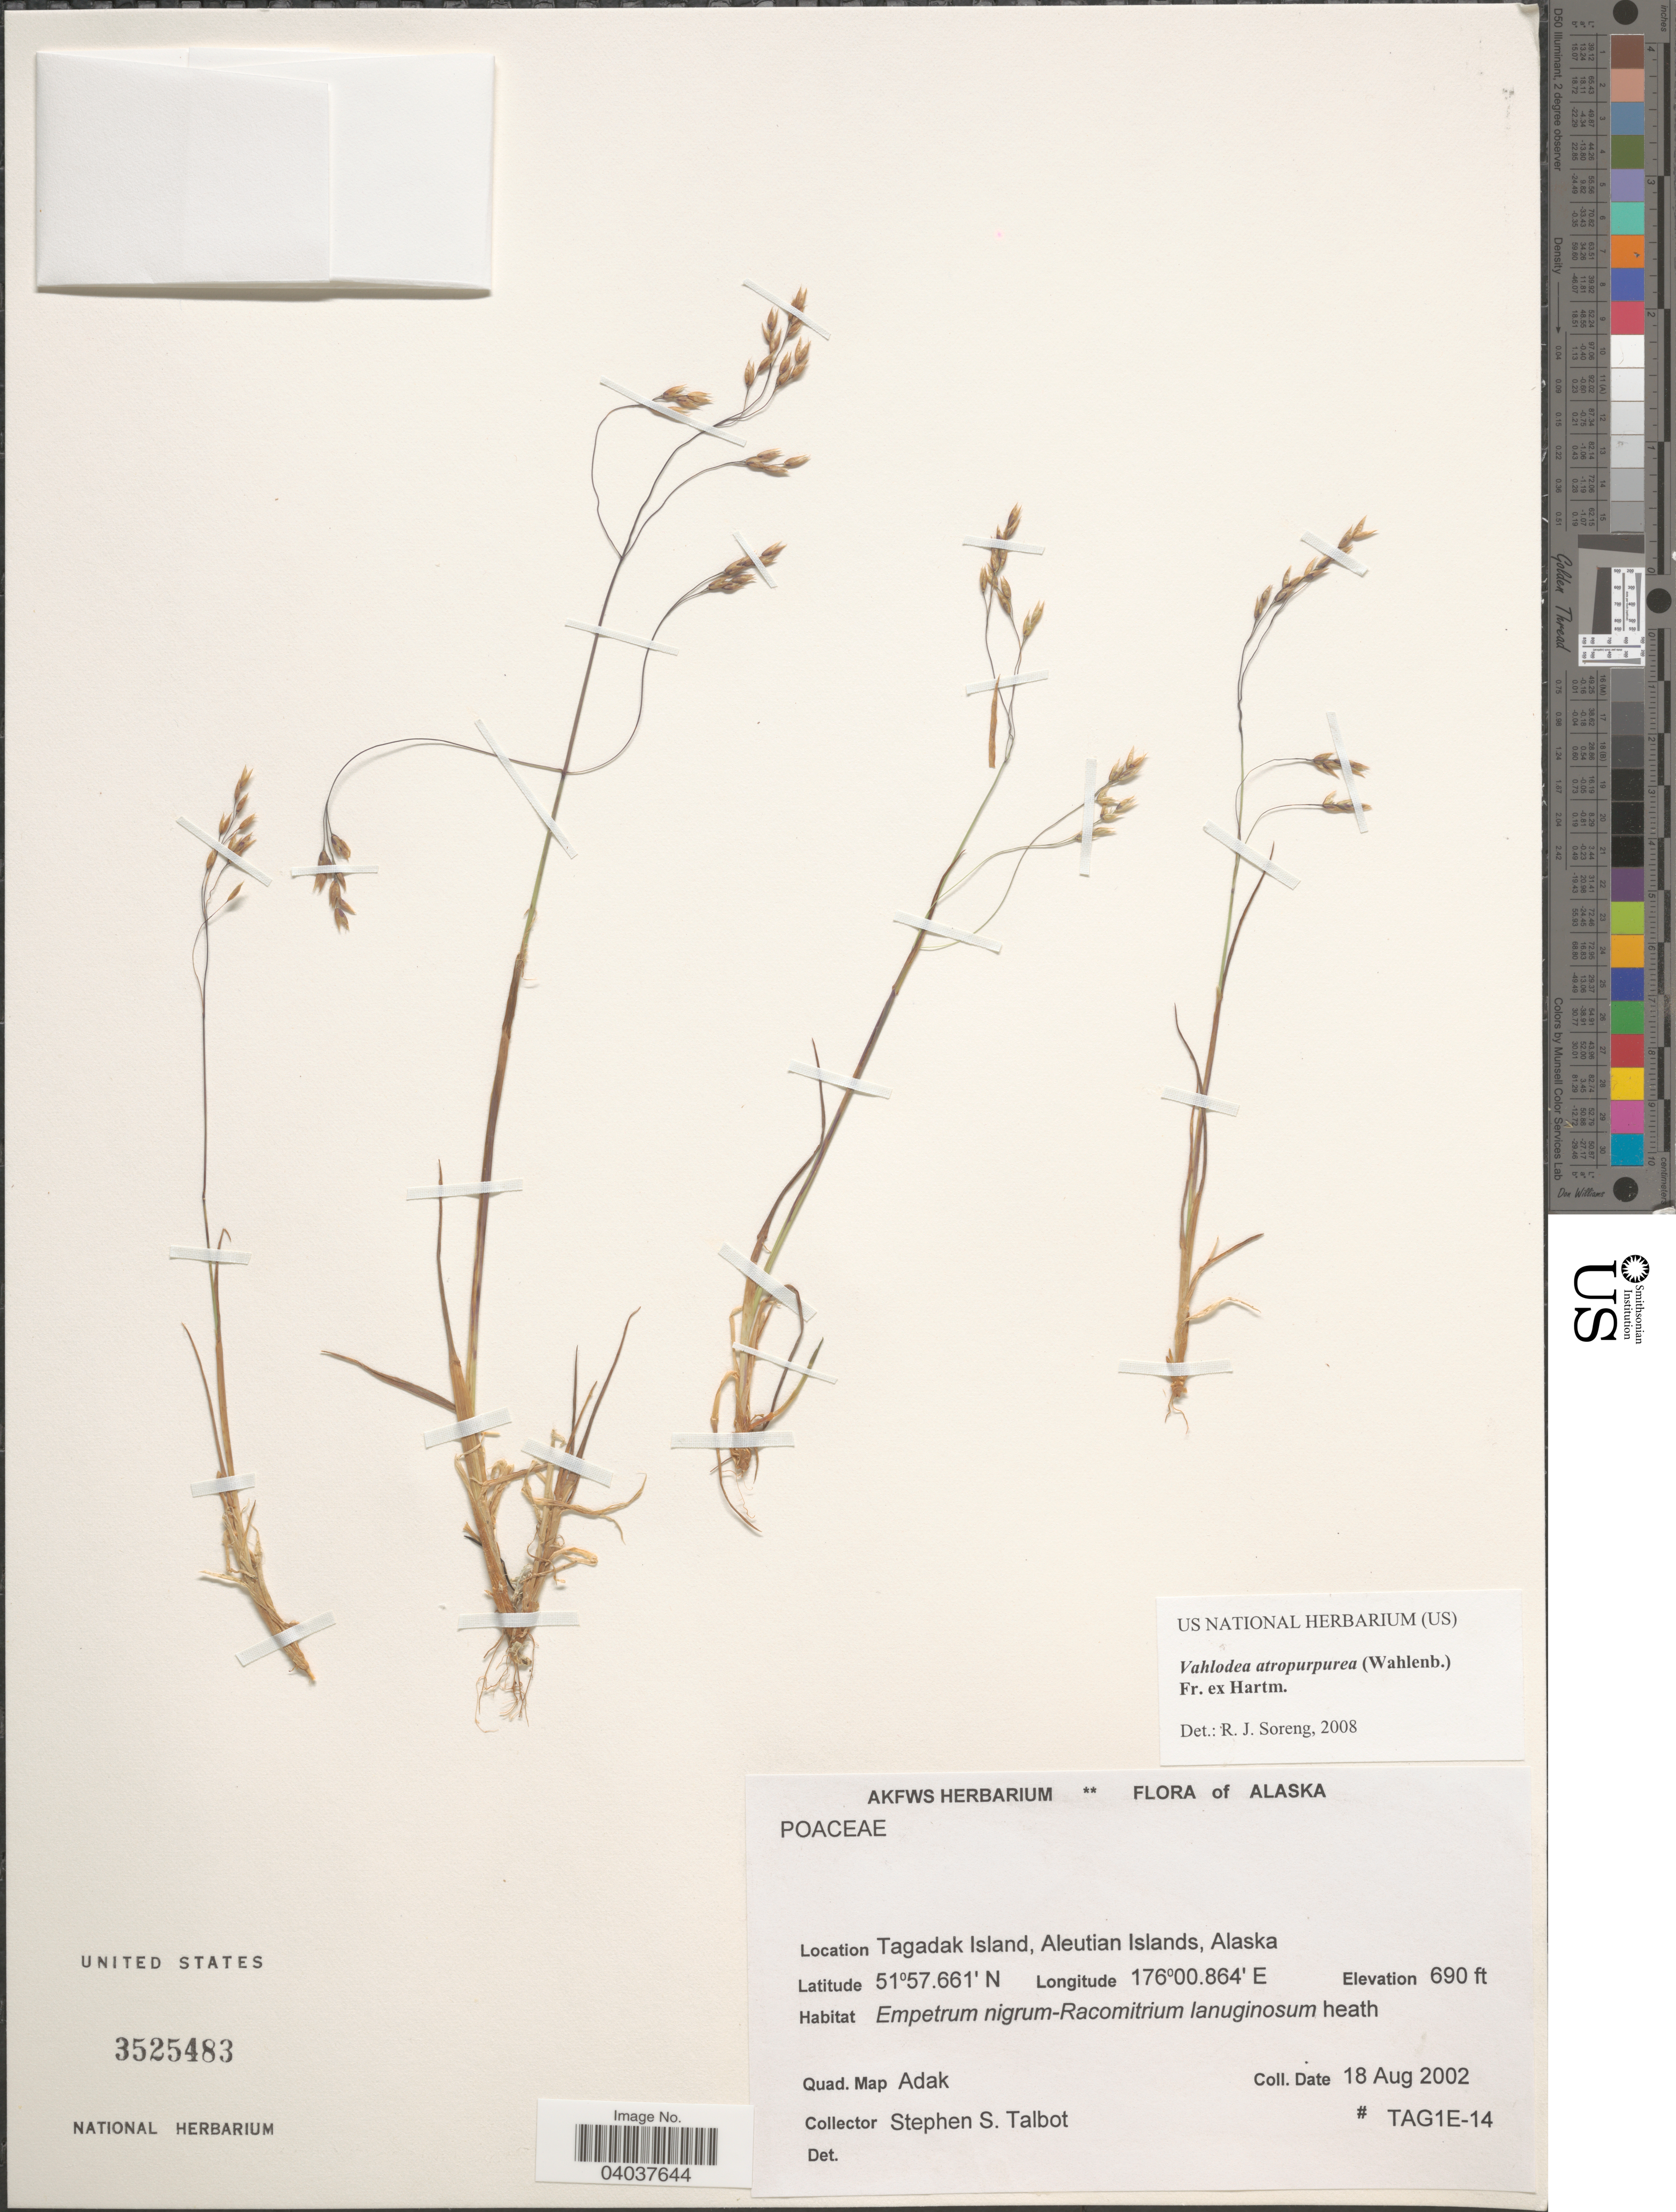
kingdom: Plantae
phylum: Tracheophyta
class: Liliopsida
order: Poales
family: Poaceae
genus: Vahlodea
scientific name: Vahlodea atropurpurea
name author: (Wahlenb.) Fr. ex Hartm.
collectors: S. S. Talbot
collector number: TAG1E-14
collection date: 2002-08-18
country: United States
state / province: Alaska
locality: Tagadak Island, Aleutian Islands. Quad. Map Adak.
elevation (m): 210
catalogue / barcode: US 3525483